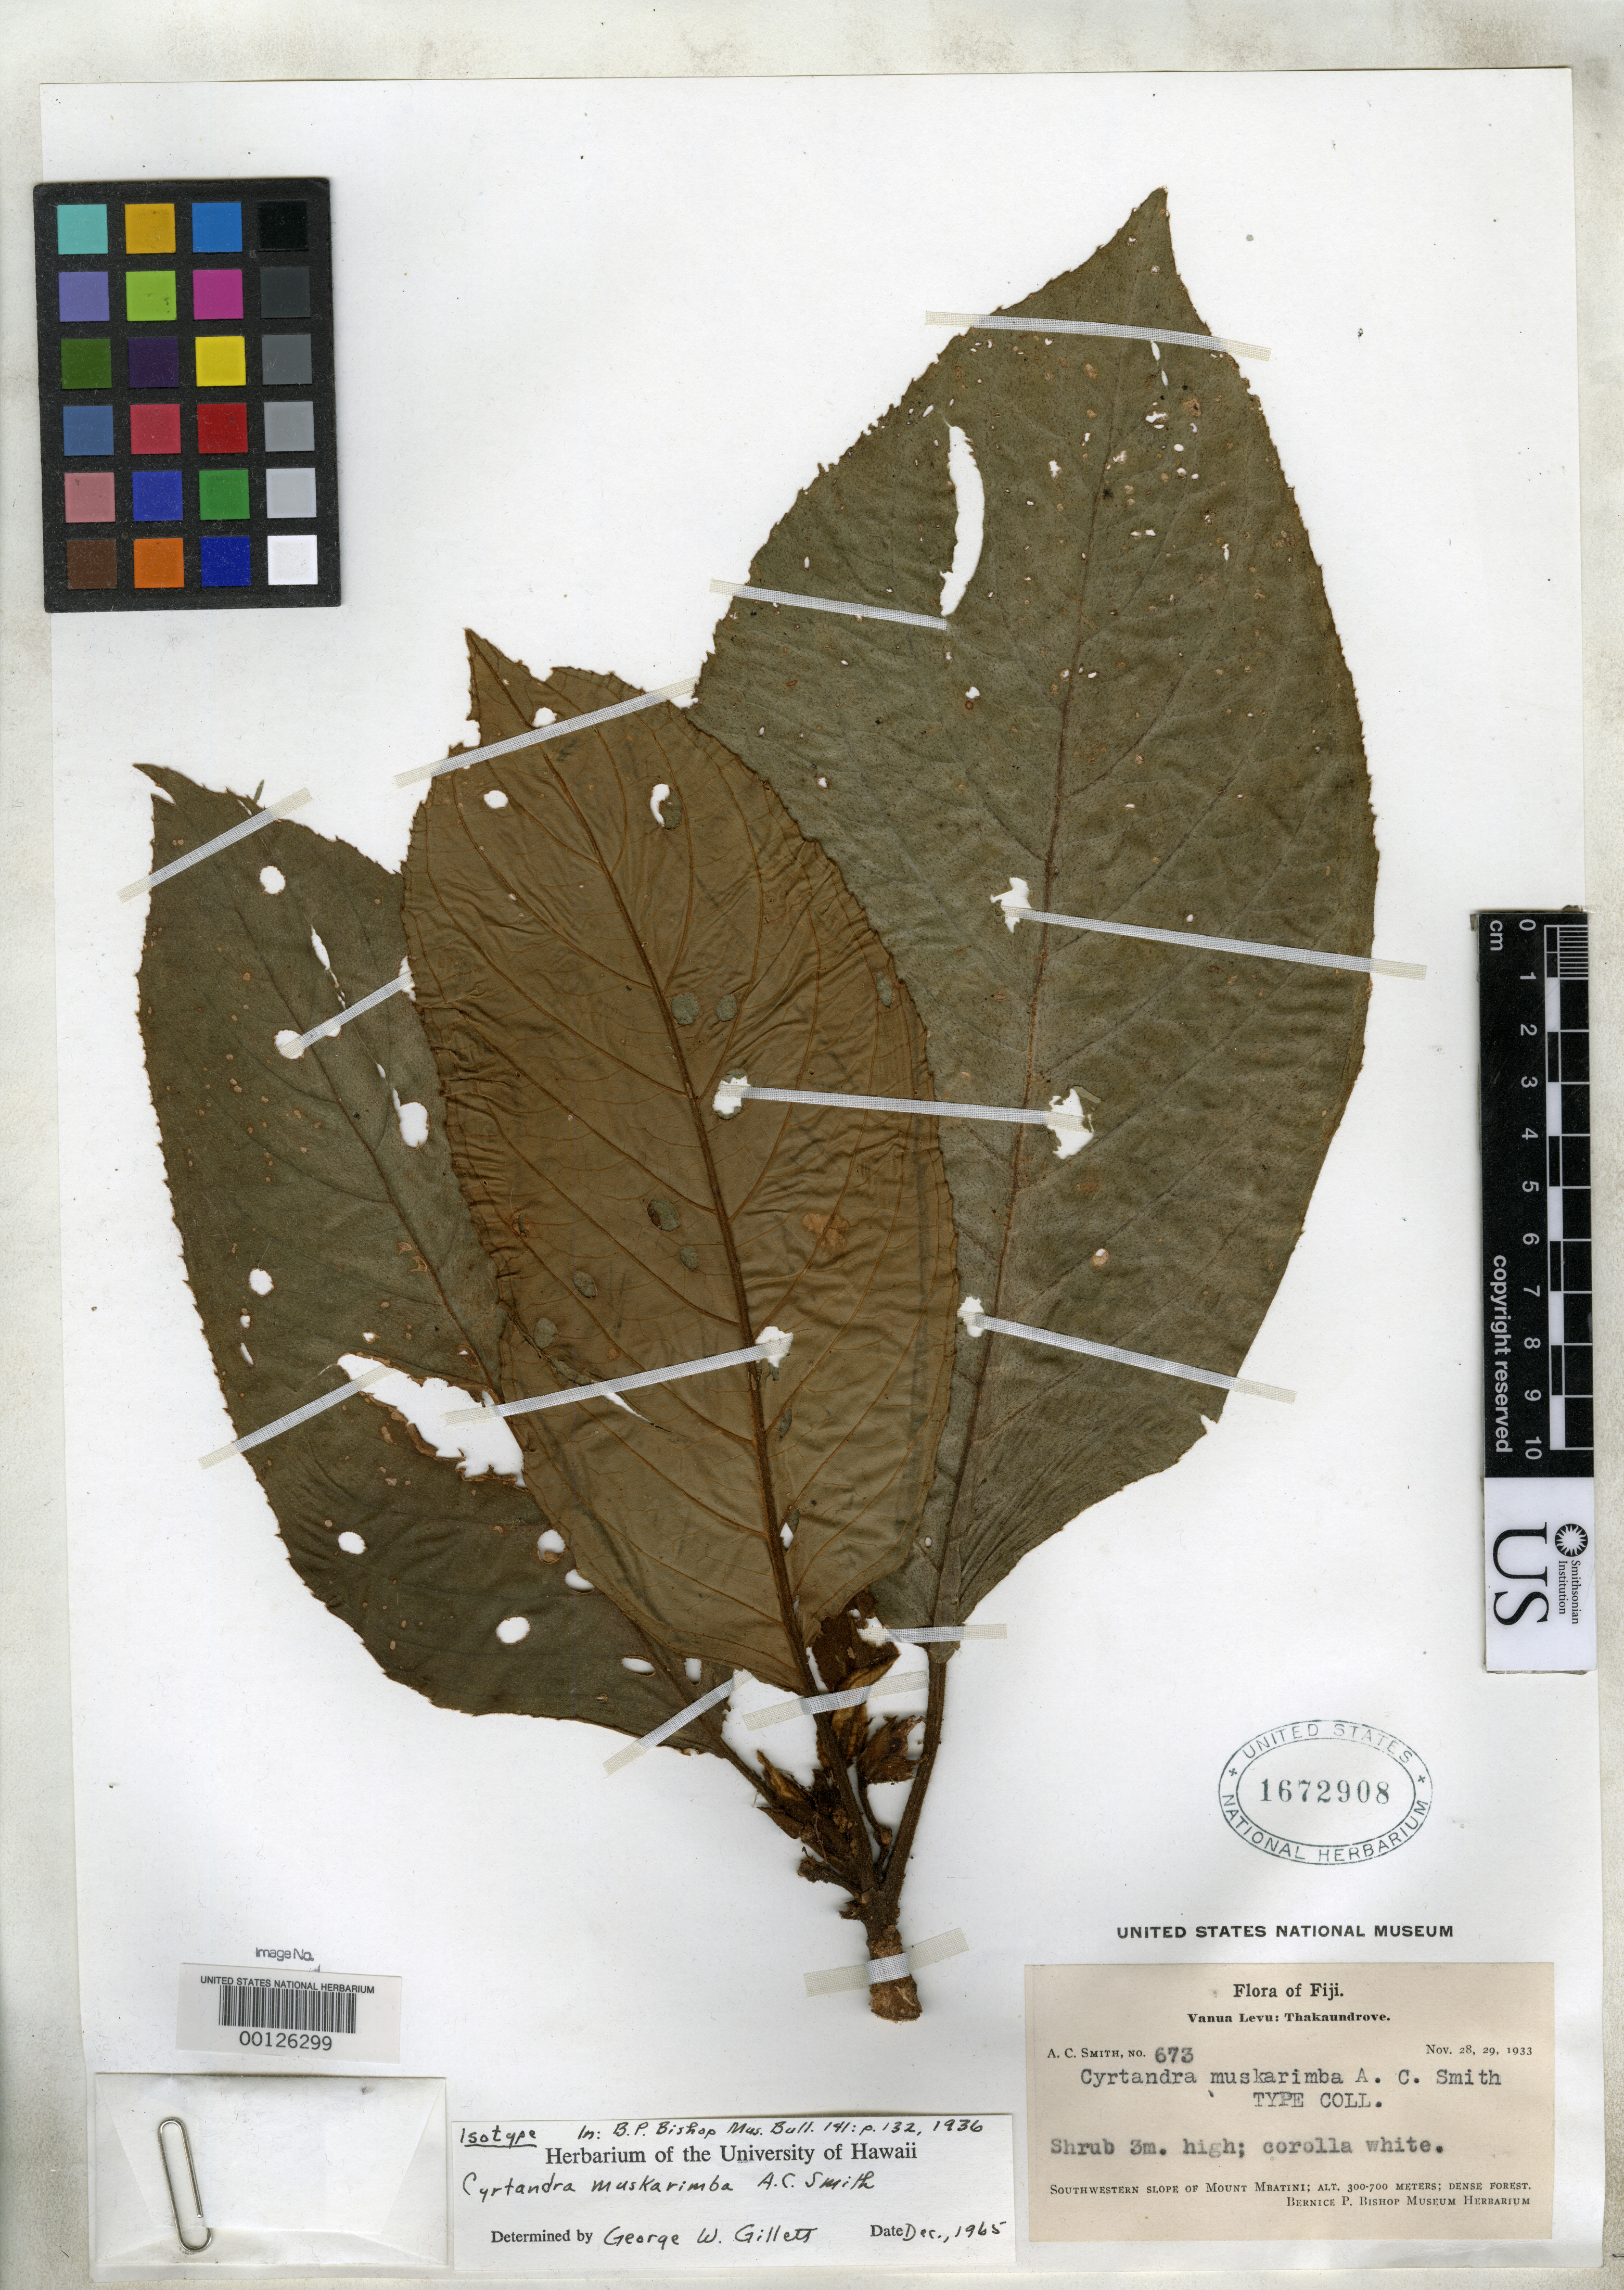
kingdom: Plantae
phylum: Tracheophyta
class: Magnoliopsida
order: Lamiales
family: Gesneriaceae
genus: Cyrtandra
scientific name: Cyrtandra muskarimba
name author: A.C. Sm.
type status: Isotype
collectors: A. C. Smith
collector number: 673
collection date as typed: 28 Nov 1933 and 29 Nov 1933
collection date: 1933-11-28,1933-11-29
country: Fiji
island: Vanua Levu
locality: Thakaundrove. [Vanua Levu Group]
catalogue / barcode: US 1672908